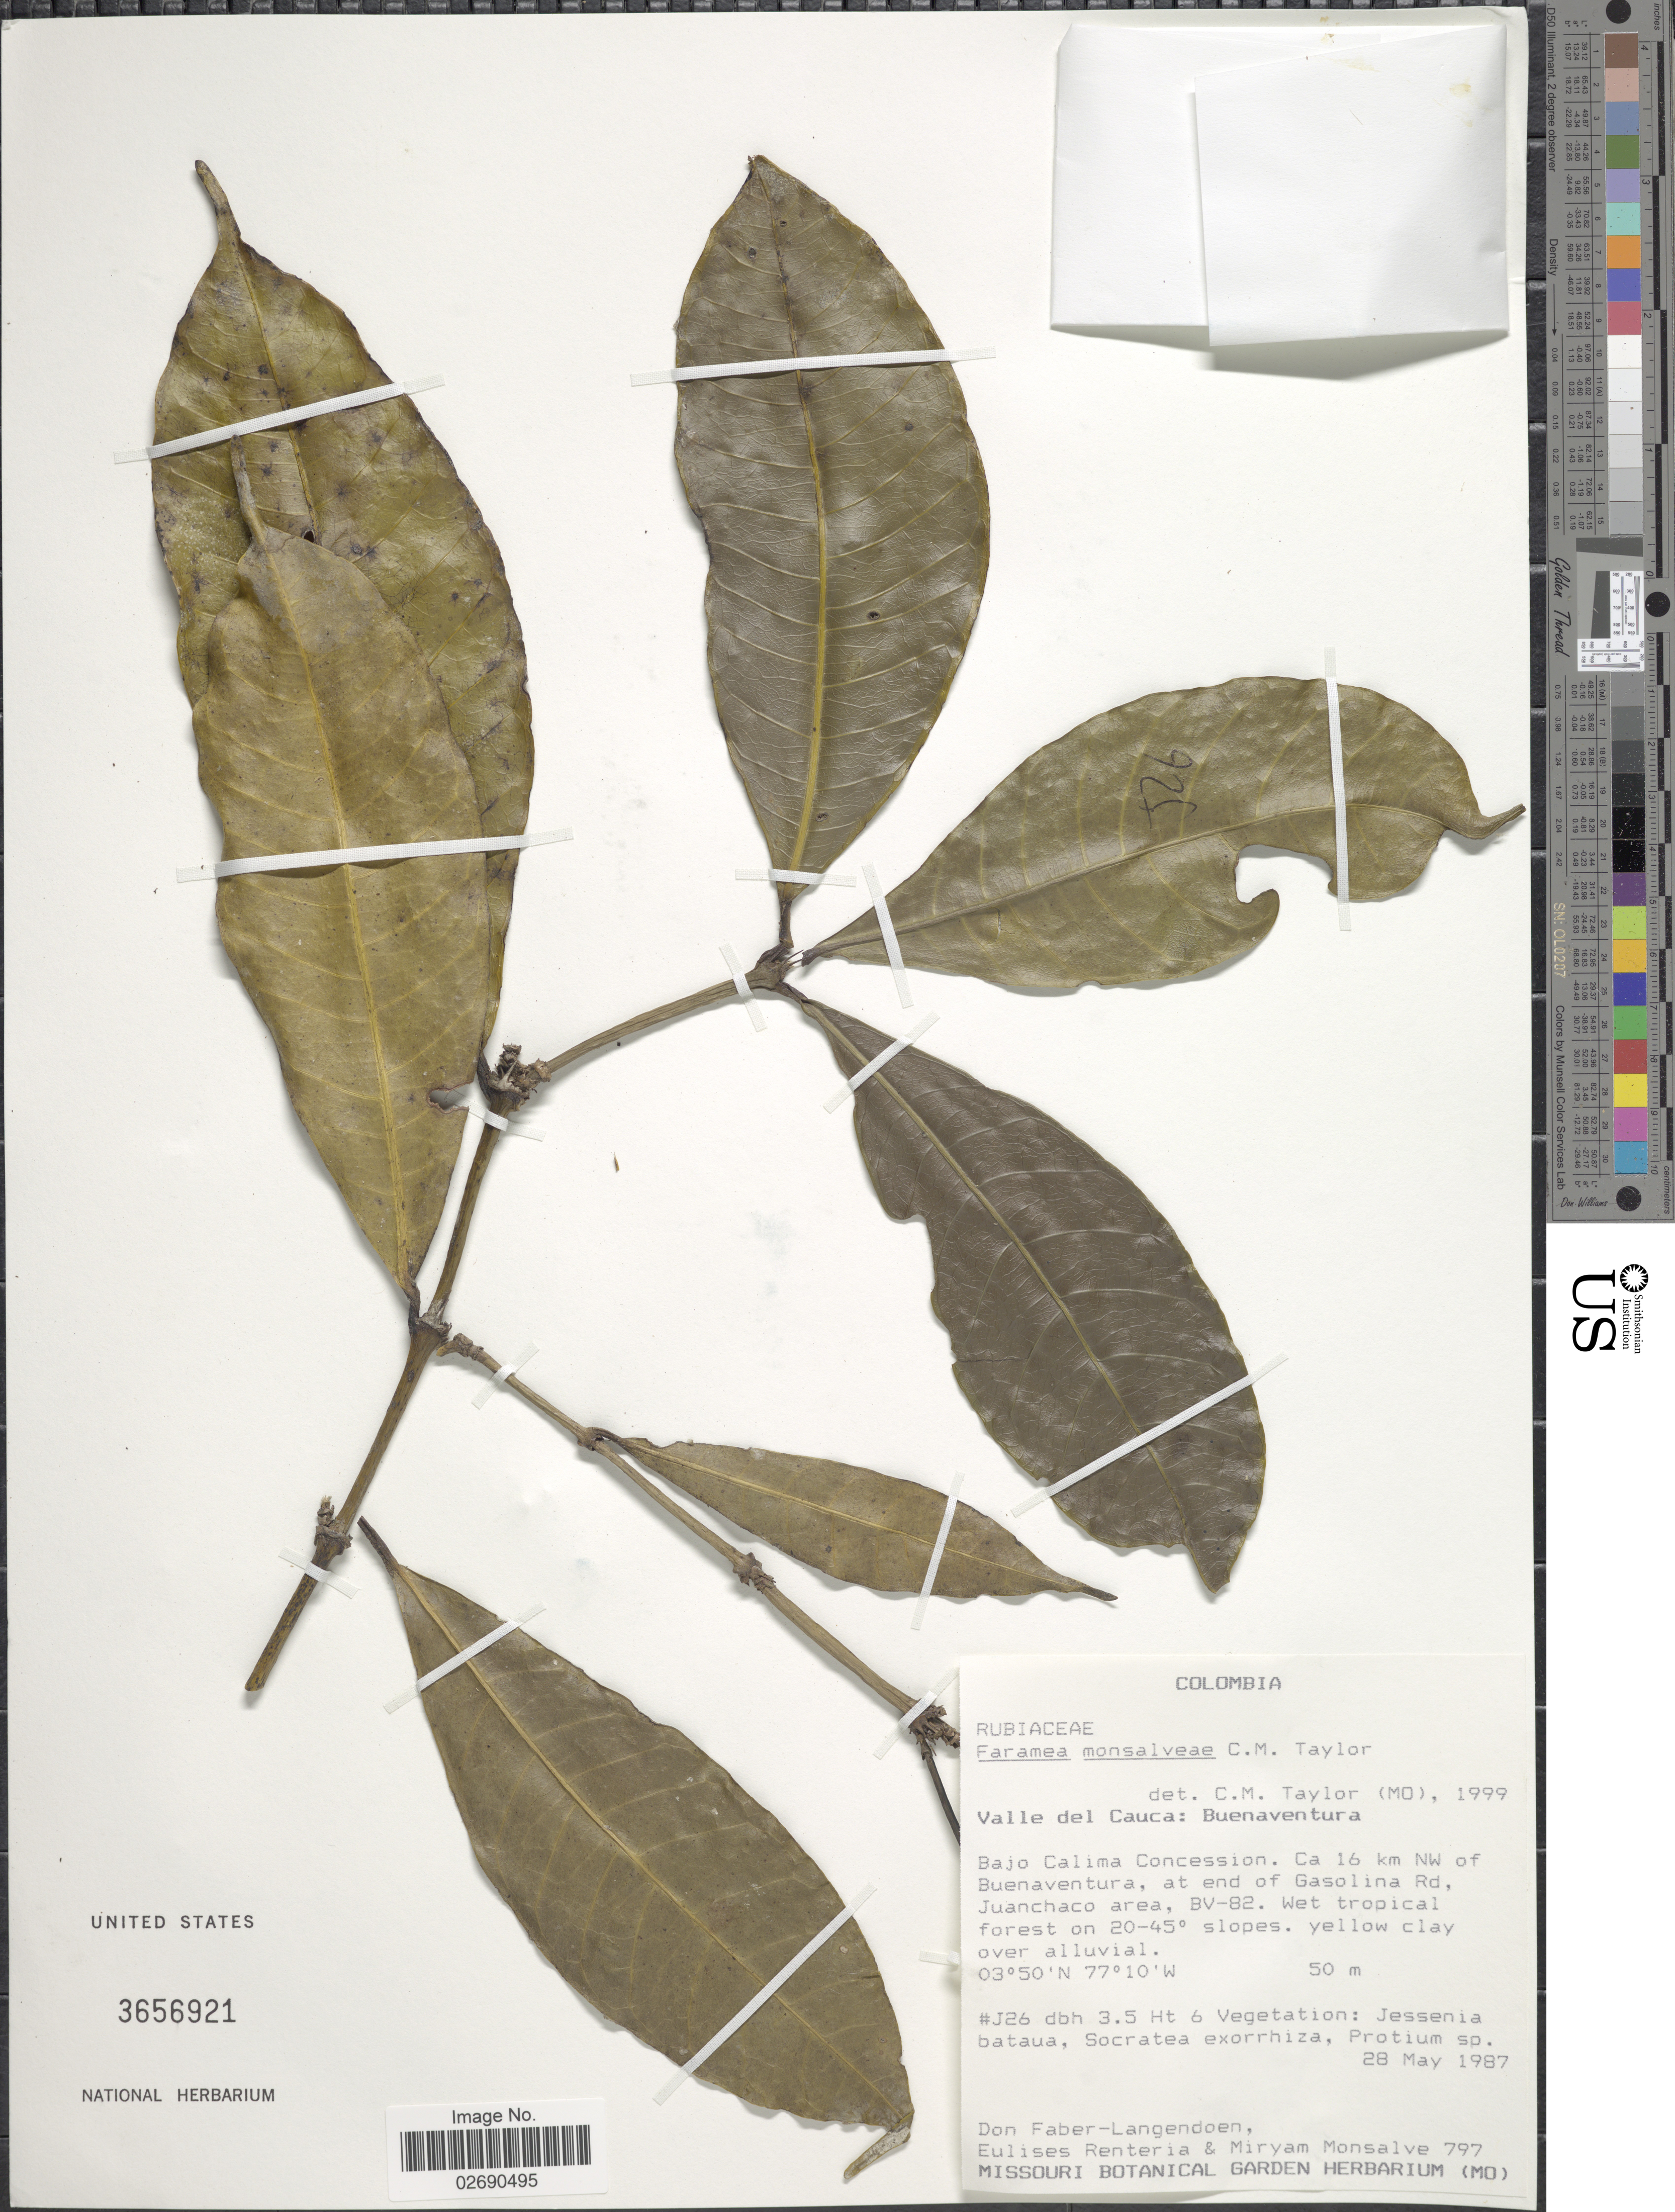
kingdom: Plantae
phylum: Tracheophyta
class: Magnoliopsida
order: Gentianales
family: Rubiaceae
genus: Faramea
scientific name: Faramea monsalveae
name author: C.M. Taylor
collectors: D. Faber-Langendoen, E. Renteria & M. Monsalve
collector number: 797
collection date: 1987-05-28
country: Colombia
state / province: Valle del Cauca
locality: Buenaventura, Bajo Calimo Concession, Ca 16 km NW of Buenaventura, at end of Gasolina Rd, Juanchaco area, BV-82, wet tropical forest on 20-45° slopes.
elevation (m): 50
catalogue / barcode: US 3656921